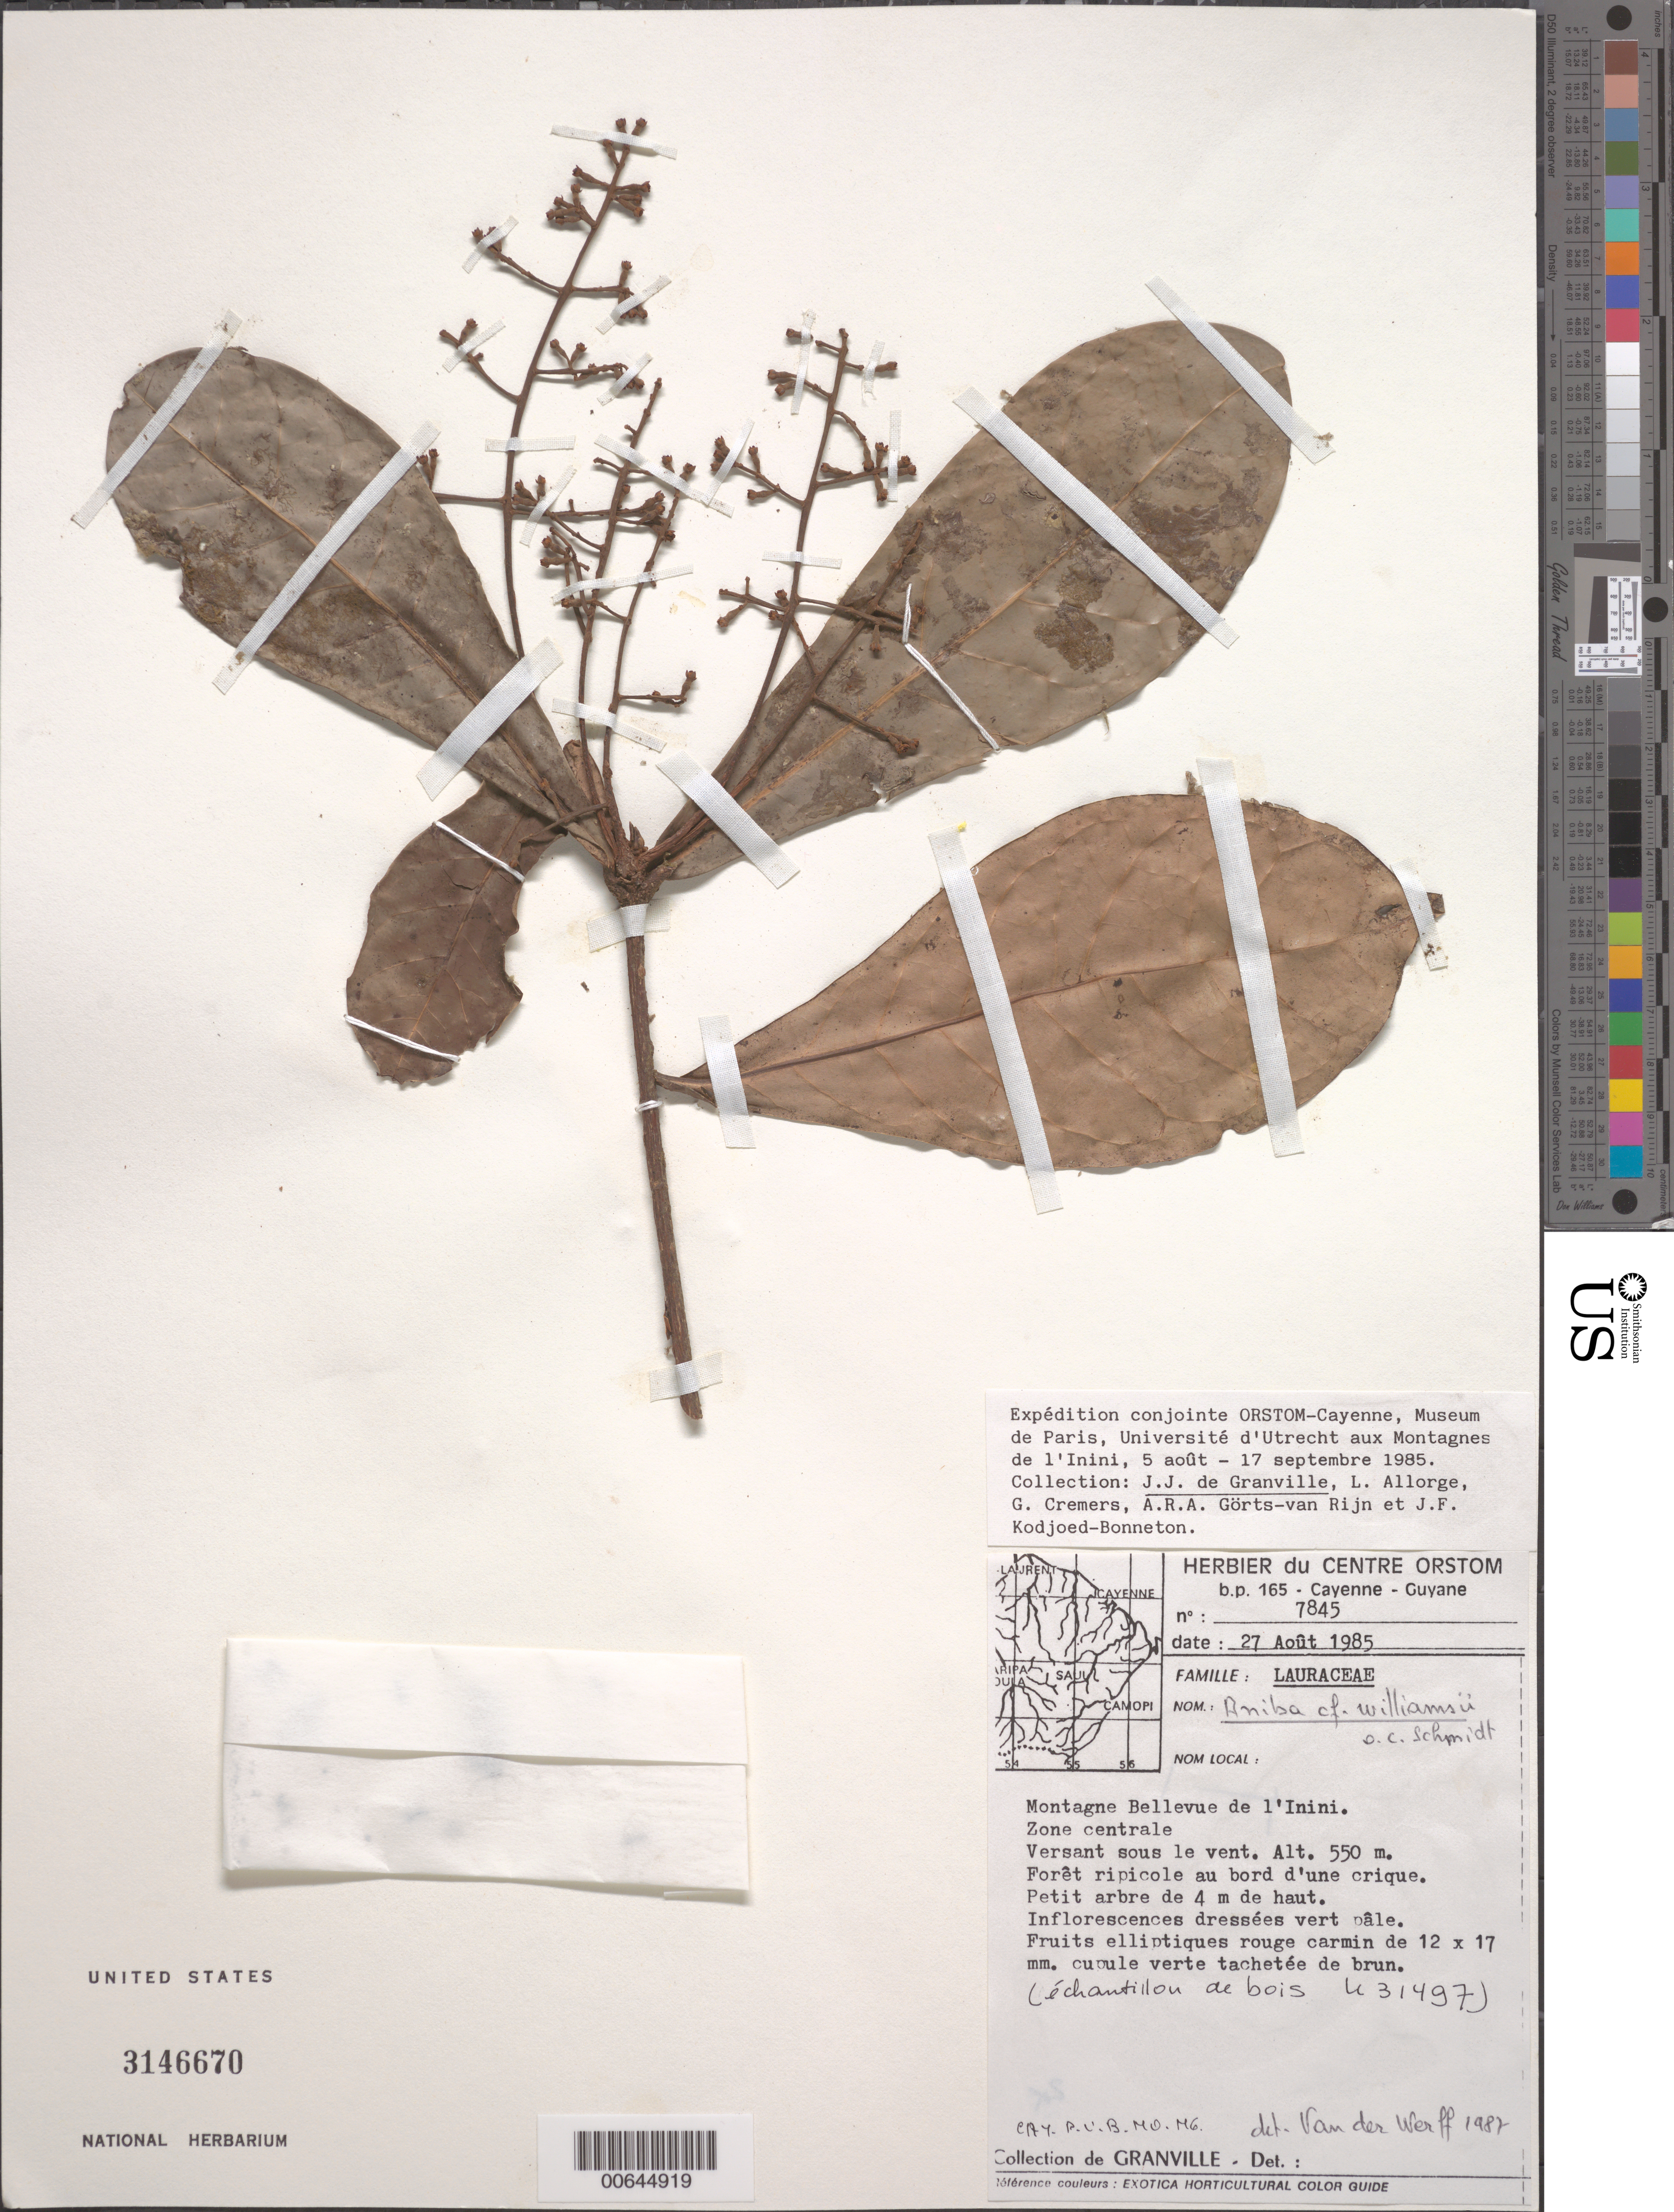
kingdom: Plantae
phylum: Tracheophyta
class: Magnoliopsida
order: Laurales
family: Lauraceae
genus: Aniba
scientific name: Aniba williamsii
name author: O.C. Schmidt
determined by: van der Werff, H., (MO), Missouri Botanical Garden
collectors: J.-J. de Granville, L. Allorge, G. Cremers, A. .R. A. Görts-van Rijn & J. Kodjoed-Bonneton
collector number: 7845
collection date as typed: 27-Aug-85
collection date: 1985-08-27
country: French Guiana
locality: Montagnes Bellevue de l'Inini, zone centrale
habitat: Versant sous la vent. forêt ripicole au bord d'une crique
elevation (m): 550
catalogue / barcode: US 3146670